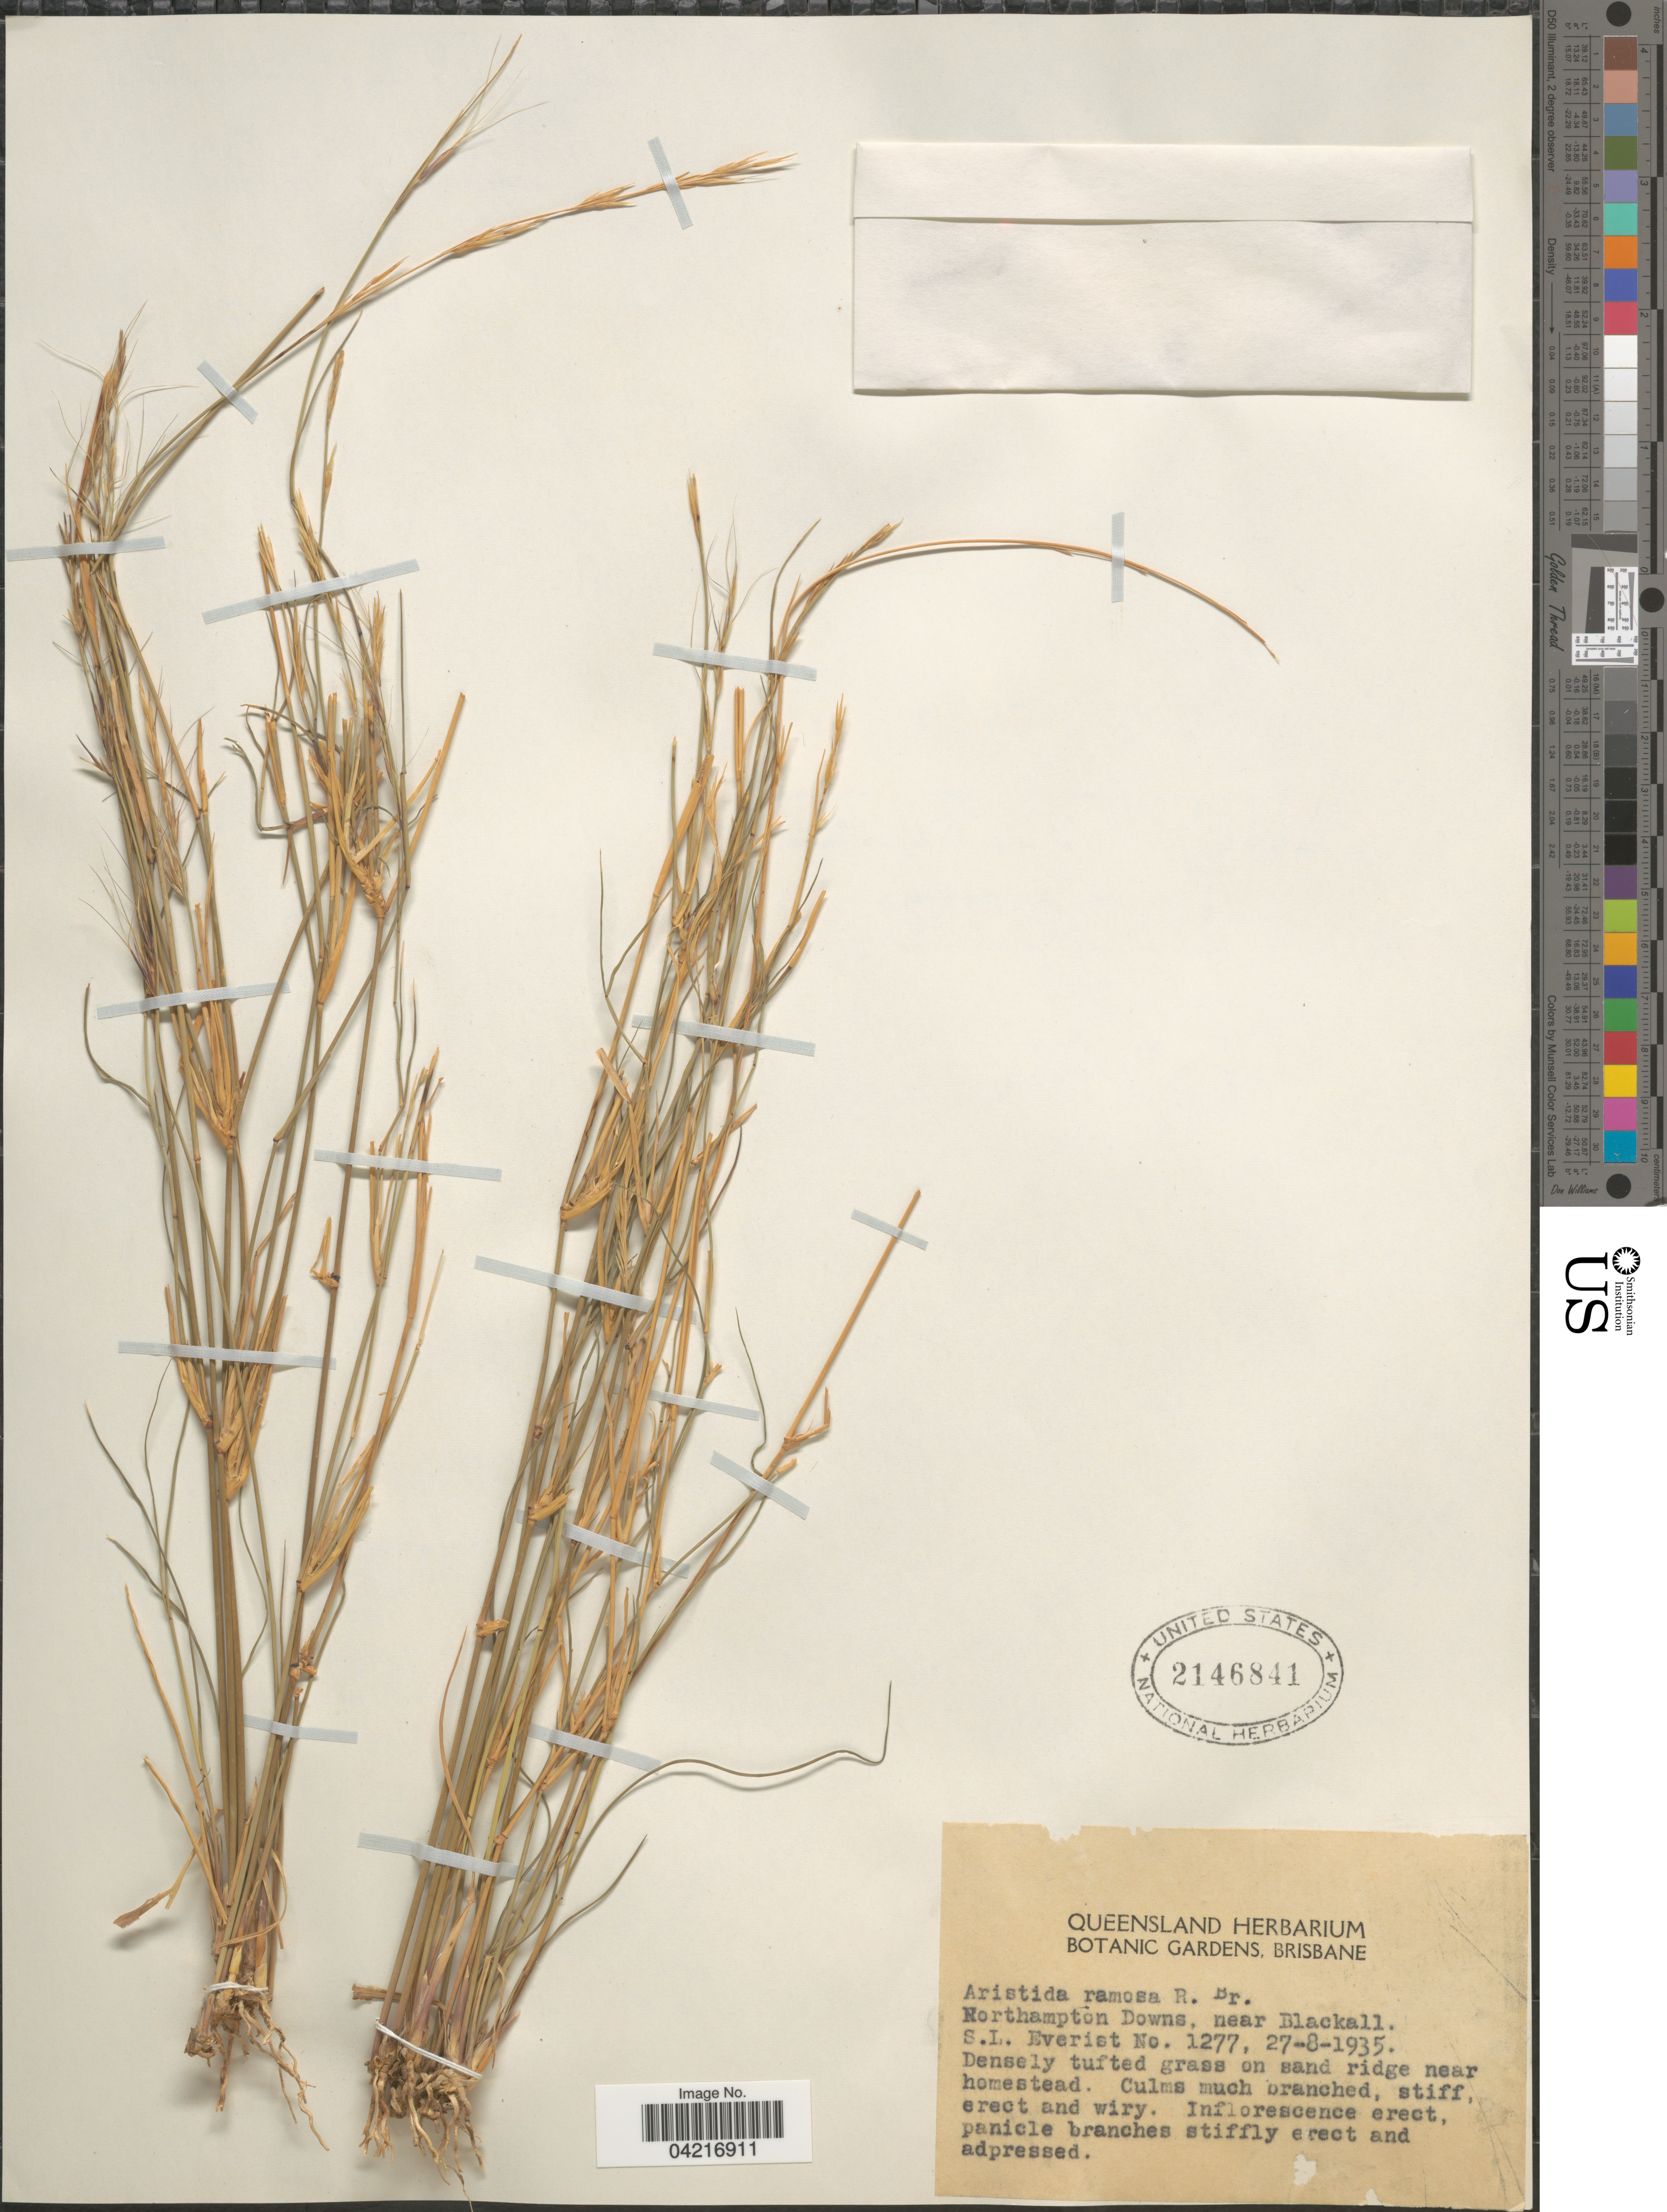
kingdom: Plantae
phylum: Tracheophyta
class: Liliopsida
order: Poales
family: Poaceae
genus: Aristida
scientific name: Aristida ramosa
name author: R. Br.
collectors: S. Everist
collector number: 1277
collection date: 1935-08-27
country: Australia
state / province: Queensland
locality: Northampton Downs, near Blackall.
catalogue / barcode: US 2146841